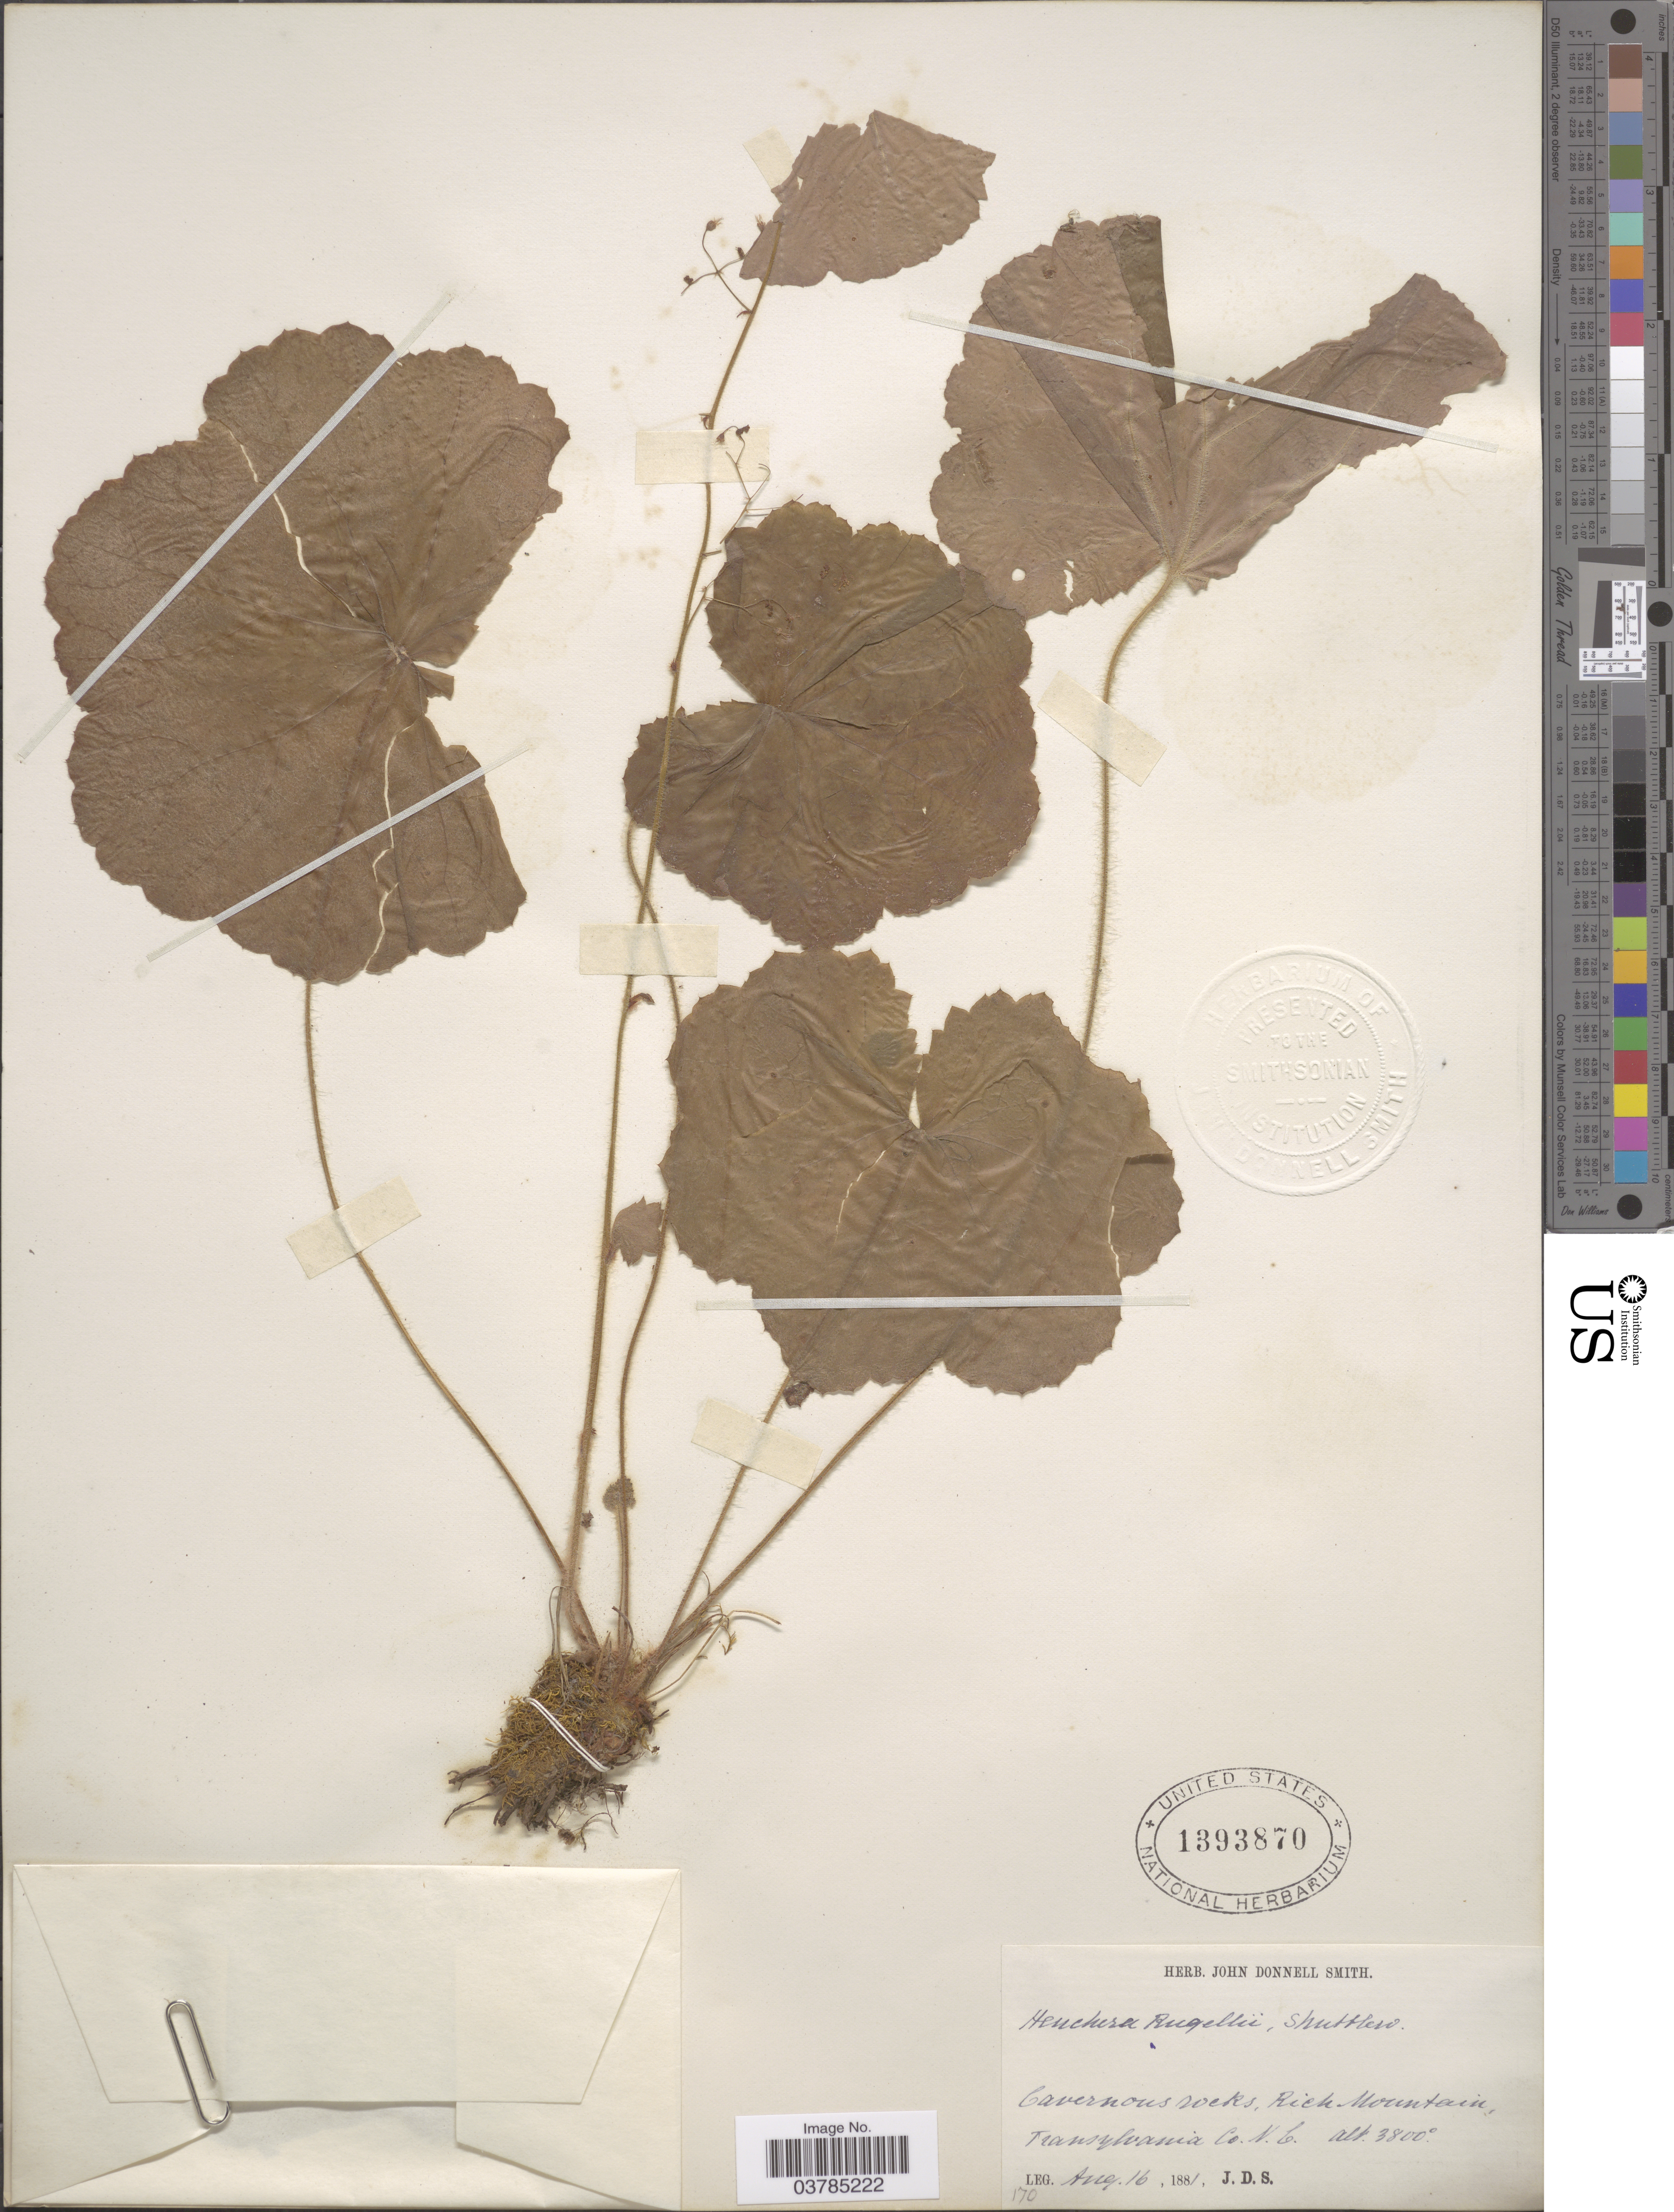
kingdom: Plantae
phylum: Tracheophyta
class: Magnoliopsida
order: Saxifragales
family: Saxifragaceae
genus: Heuchera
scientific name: Heuchera rugelii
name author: Shuttlew. ex Kunze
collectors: J. Donnell Smith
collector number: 170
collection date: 1881-08-16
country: United States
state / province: North Carolina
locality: Cavernous rocks, Rich Mountain, Transylvania Co.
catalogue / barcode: US 1393870